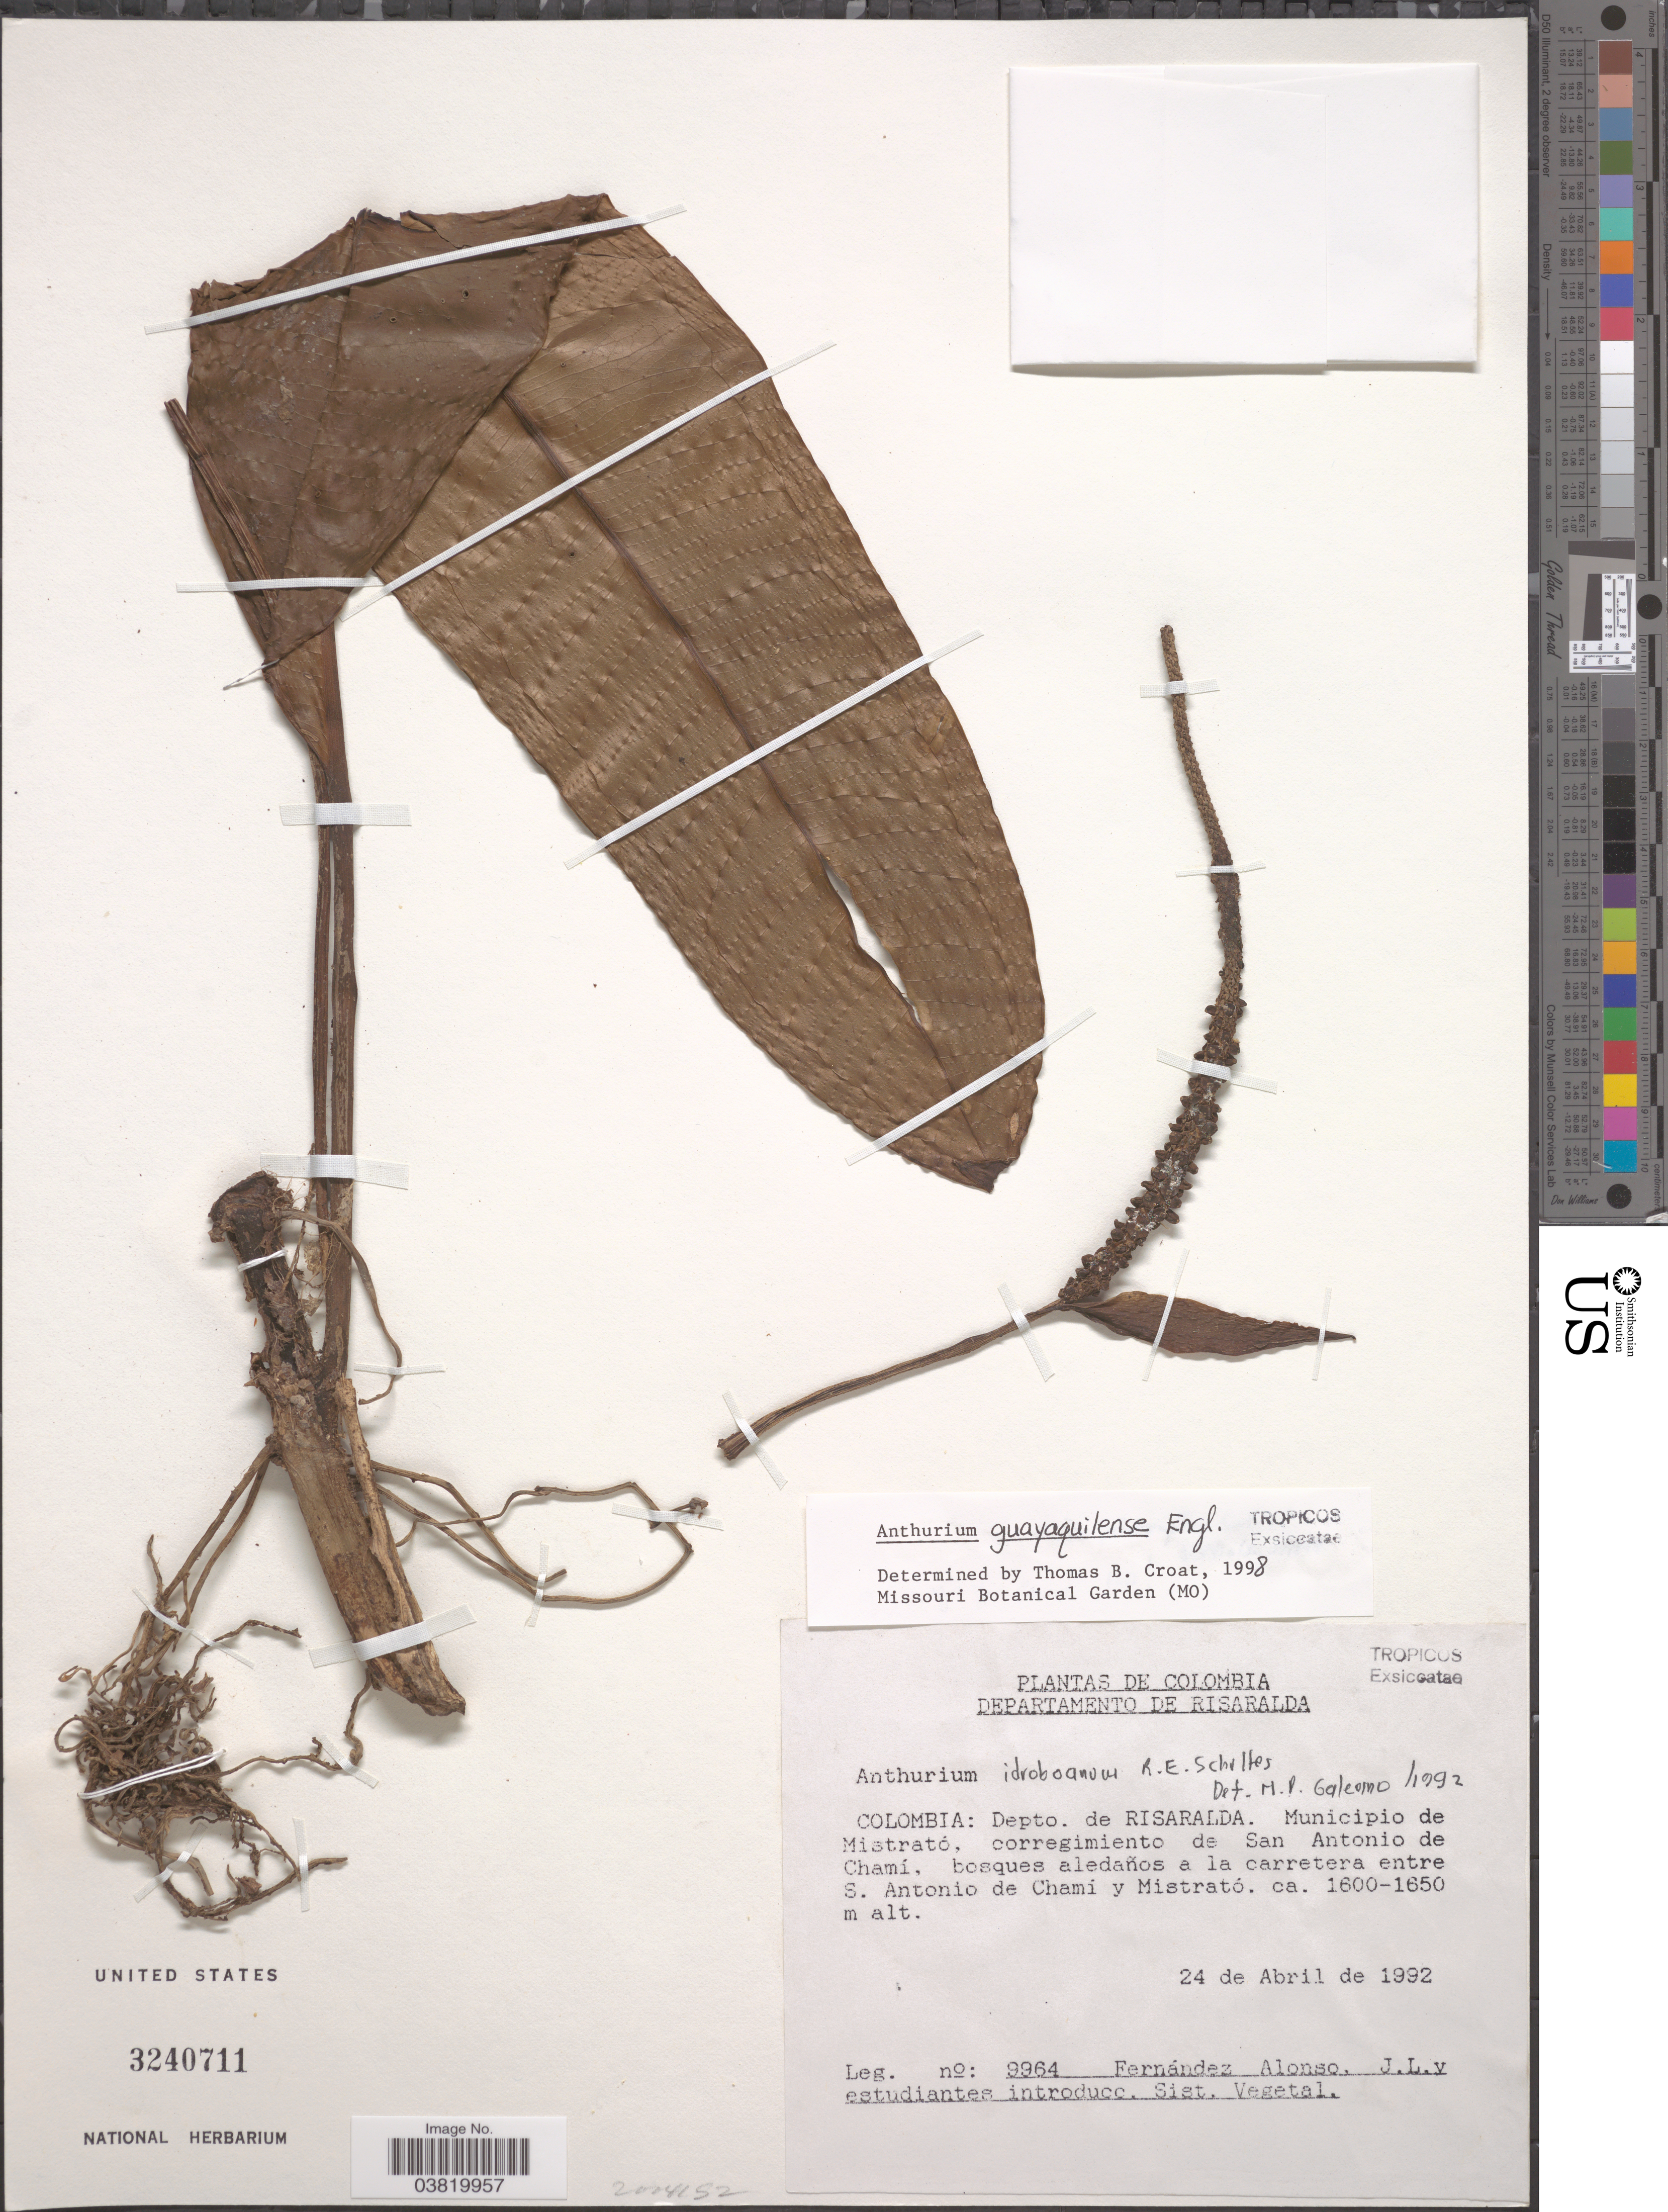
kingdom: Plantae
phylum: Tracheophyta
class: Liliopsida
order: Alismatales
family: Araceae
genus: Anthurium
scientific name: Anthurium guayaquilense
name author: Engl.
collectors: J. L. Fernández-Alonso & Estudiantes de Introducc. Sistem. Vegetal.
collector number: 9964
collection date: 1992-04-24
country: Colombia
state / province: Risaralda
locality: Depto. de Risaralda. Municipio de Mistrató, corregimiento de San Antonio de Chamí, bosques aledaños a la carretera entre S. Antonio de Chami y Mistrató.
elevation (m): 1600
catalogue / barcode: US 3240711